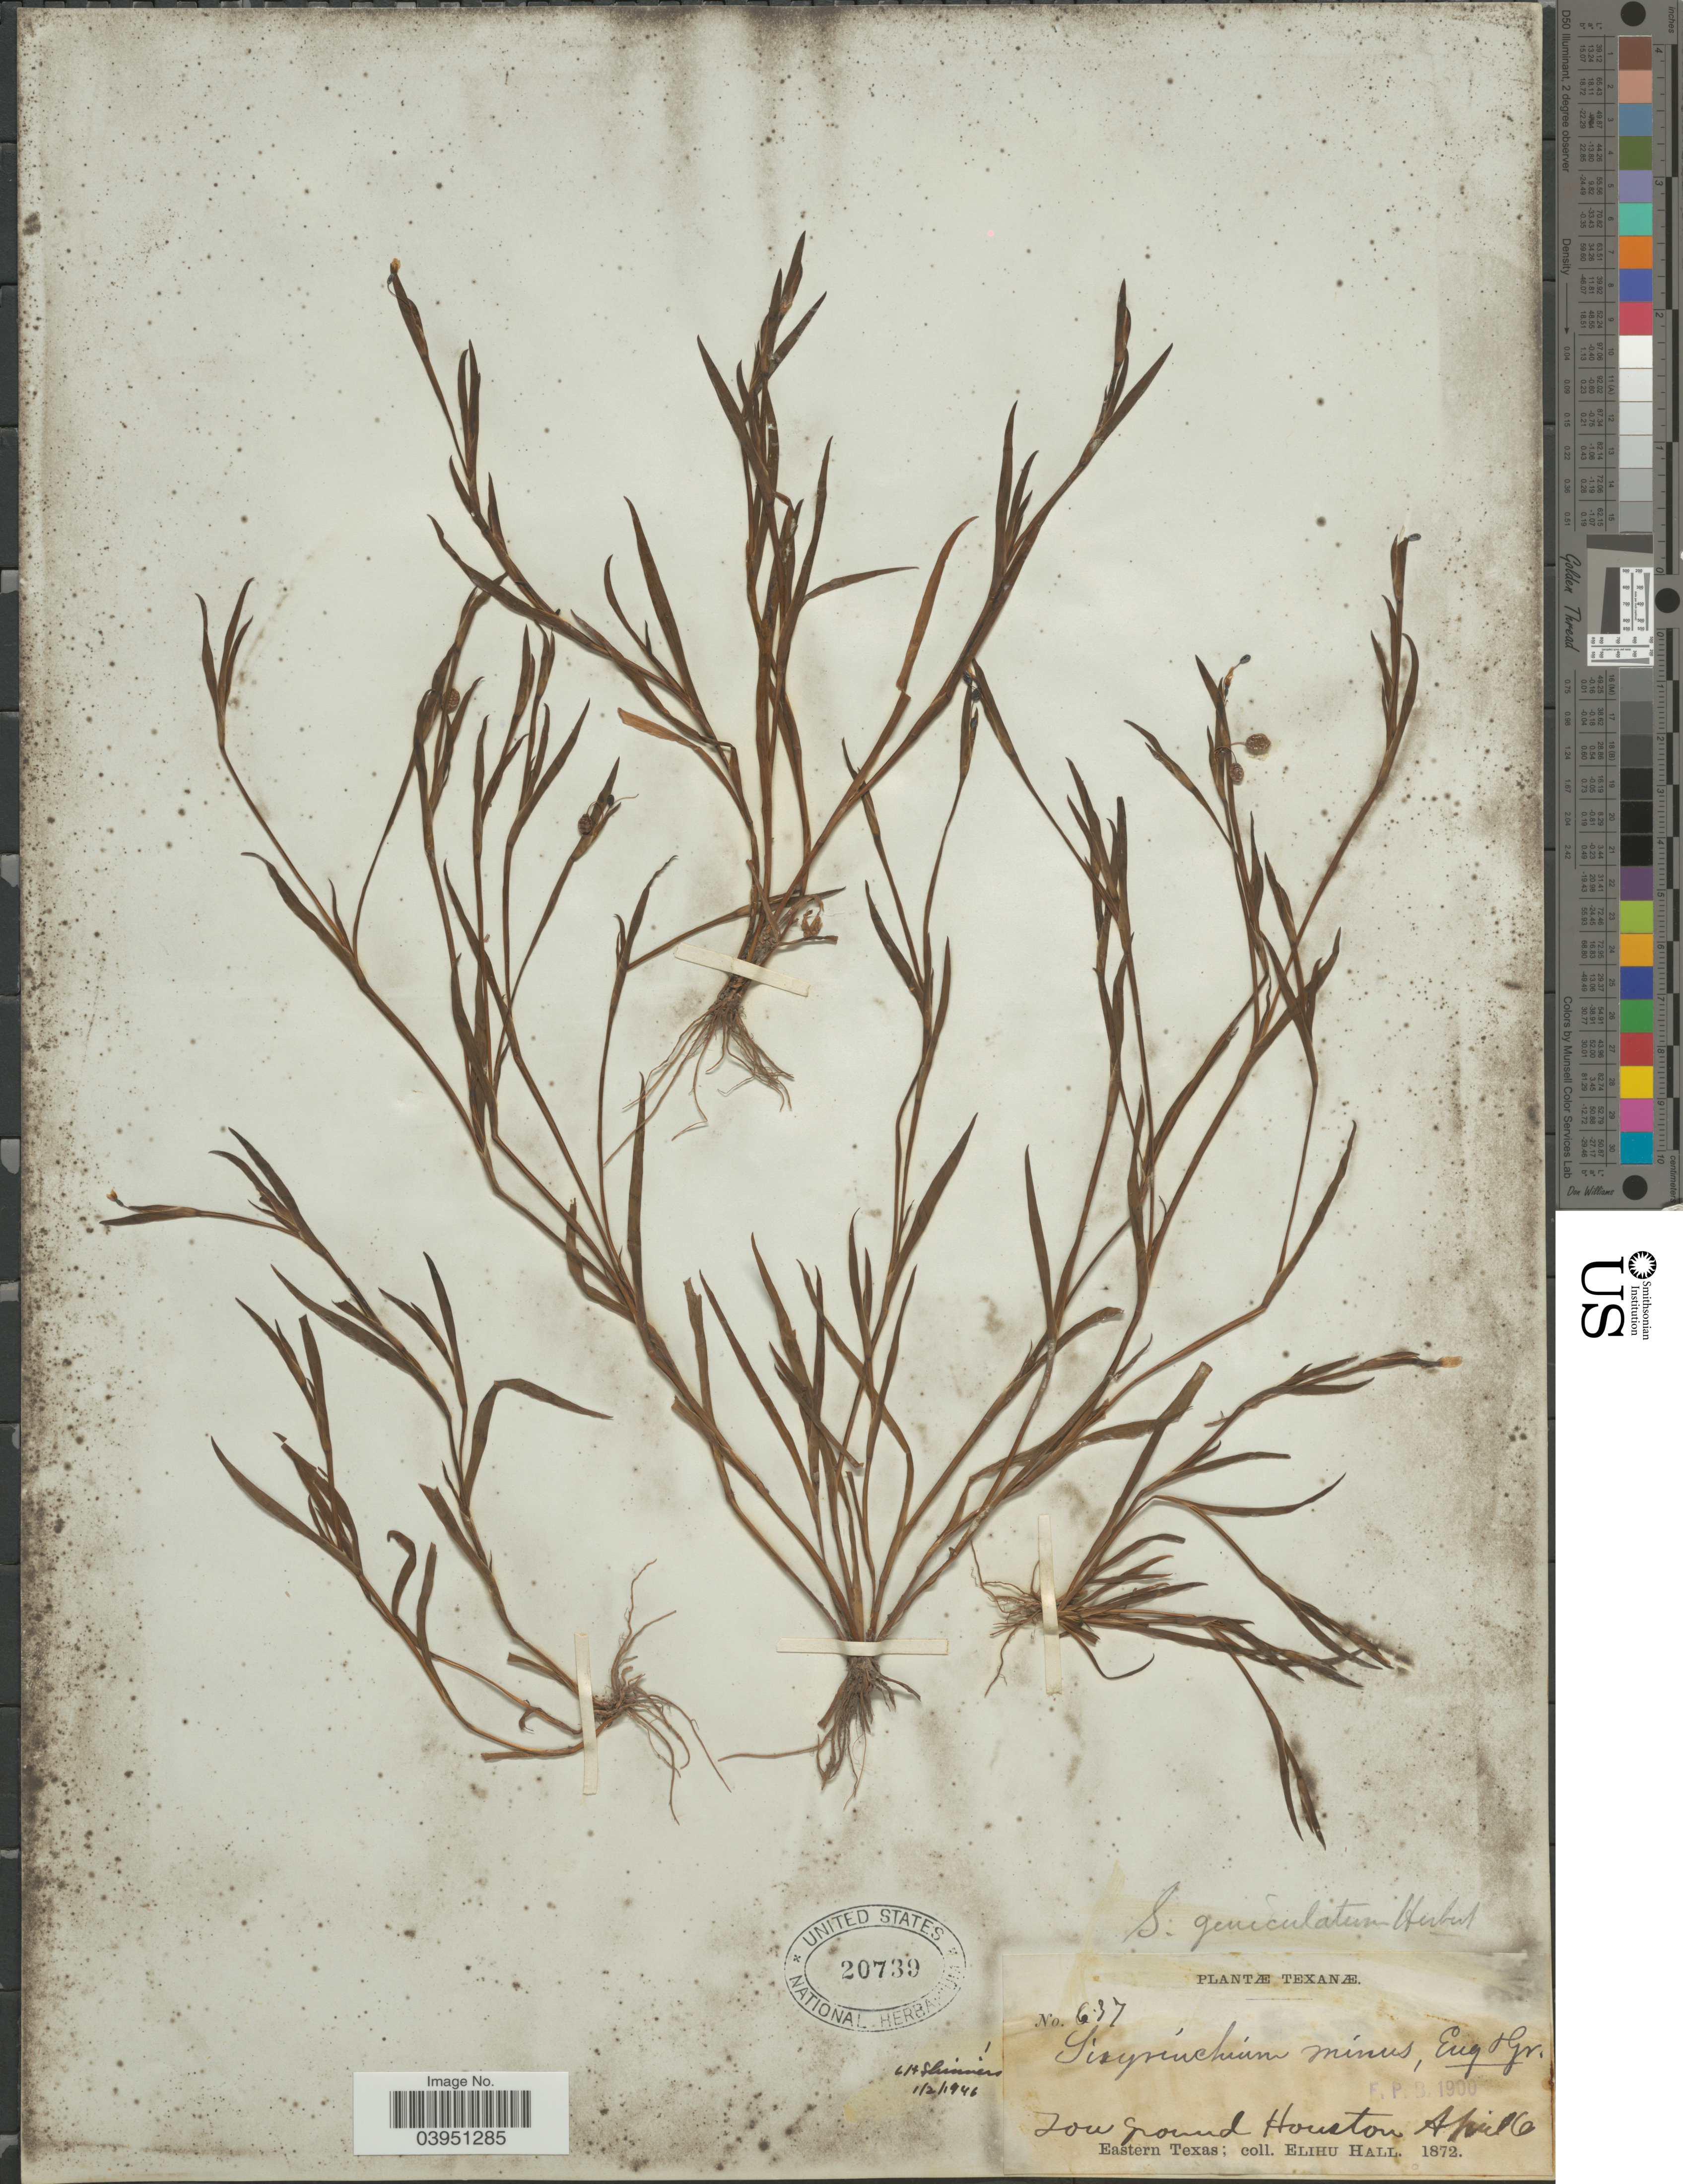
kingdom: Plantae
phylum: Tracheophyta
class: Liliopsida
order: Asparagales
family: Iridaceae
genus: Sisyrinchium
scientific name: Sisyrinchium minus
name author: Engelm. & A. Gray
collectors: E. Hall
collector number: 637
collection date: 1872-04-06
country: United States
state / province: Texas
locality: Low ground Houston, Eastern Texas.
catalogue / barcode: US 20739